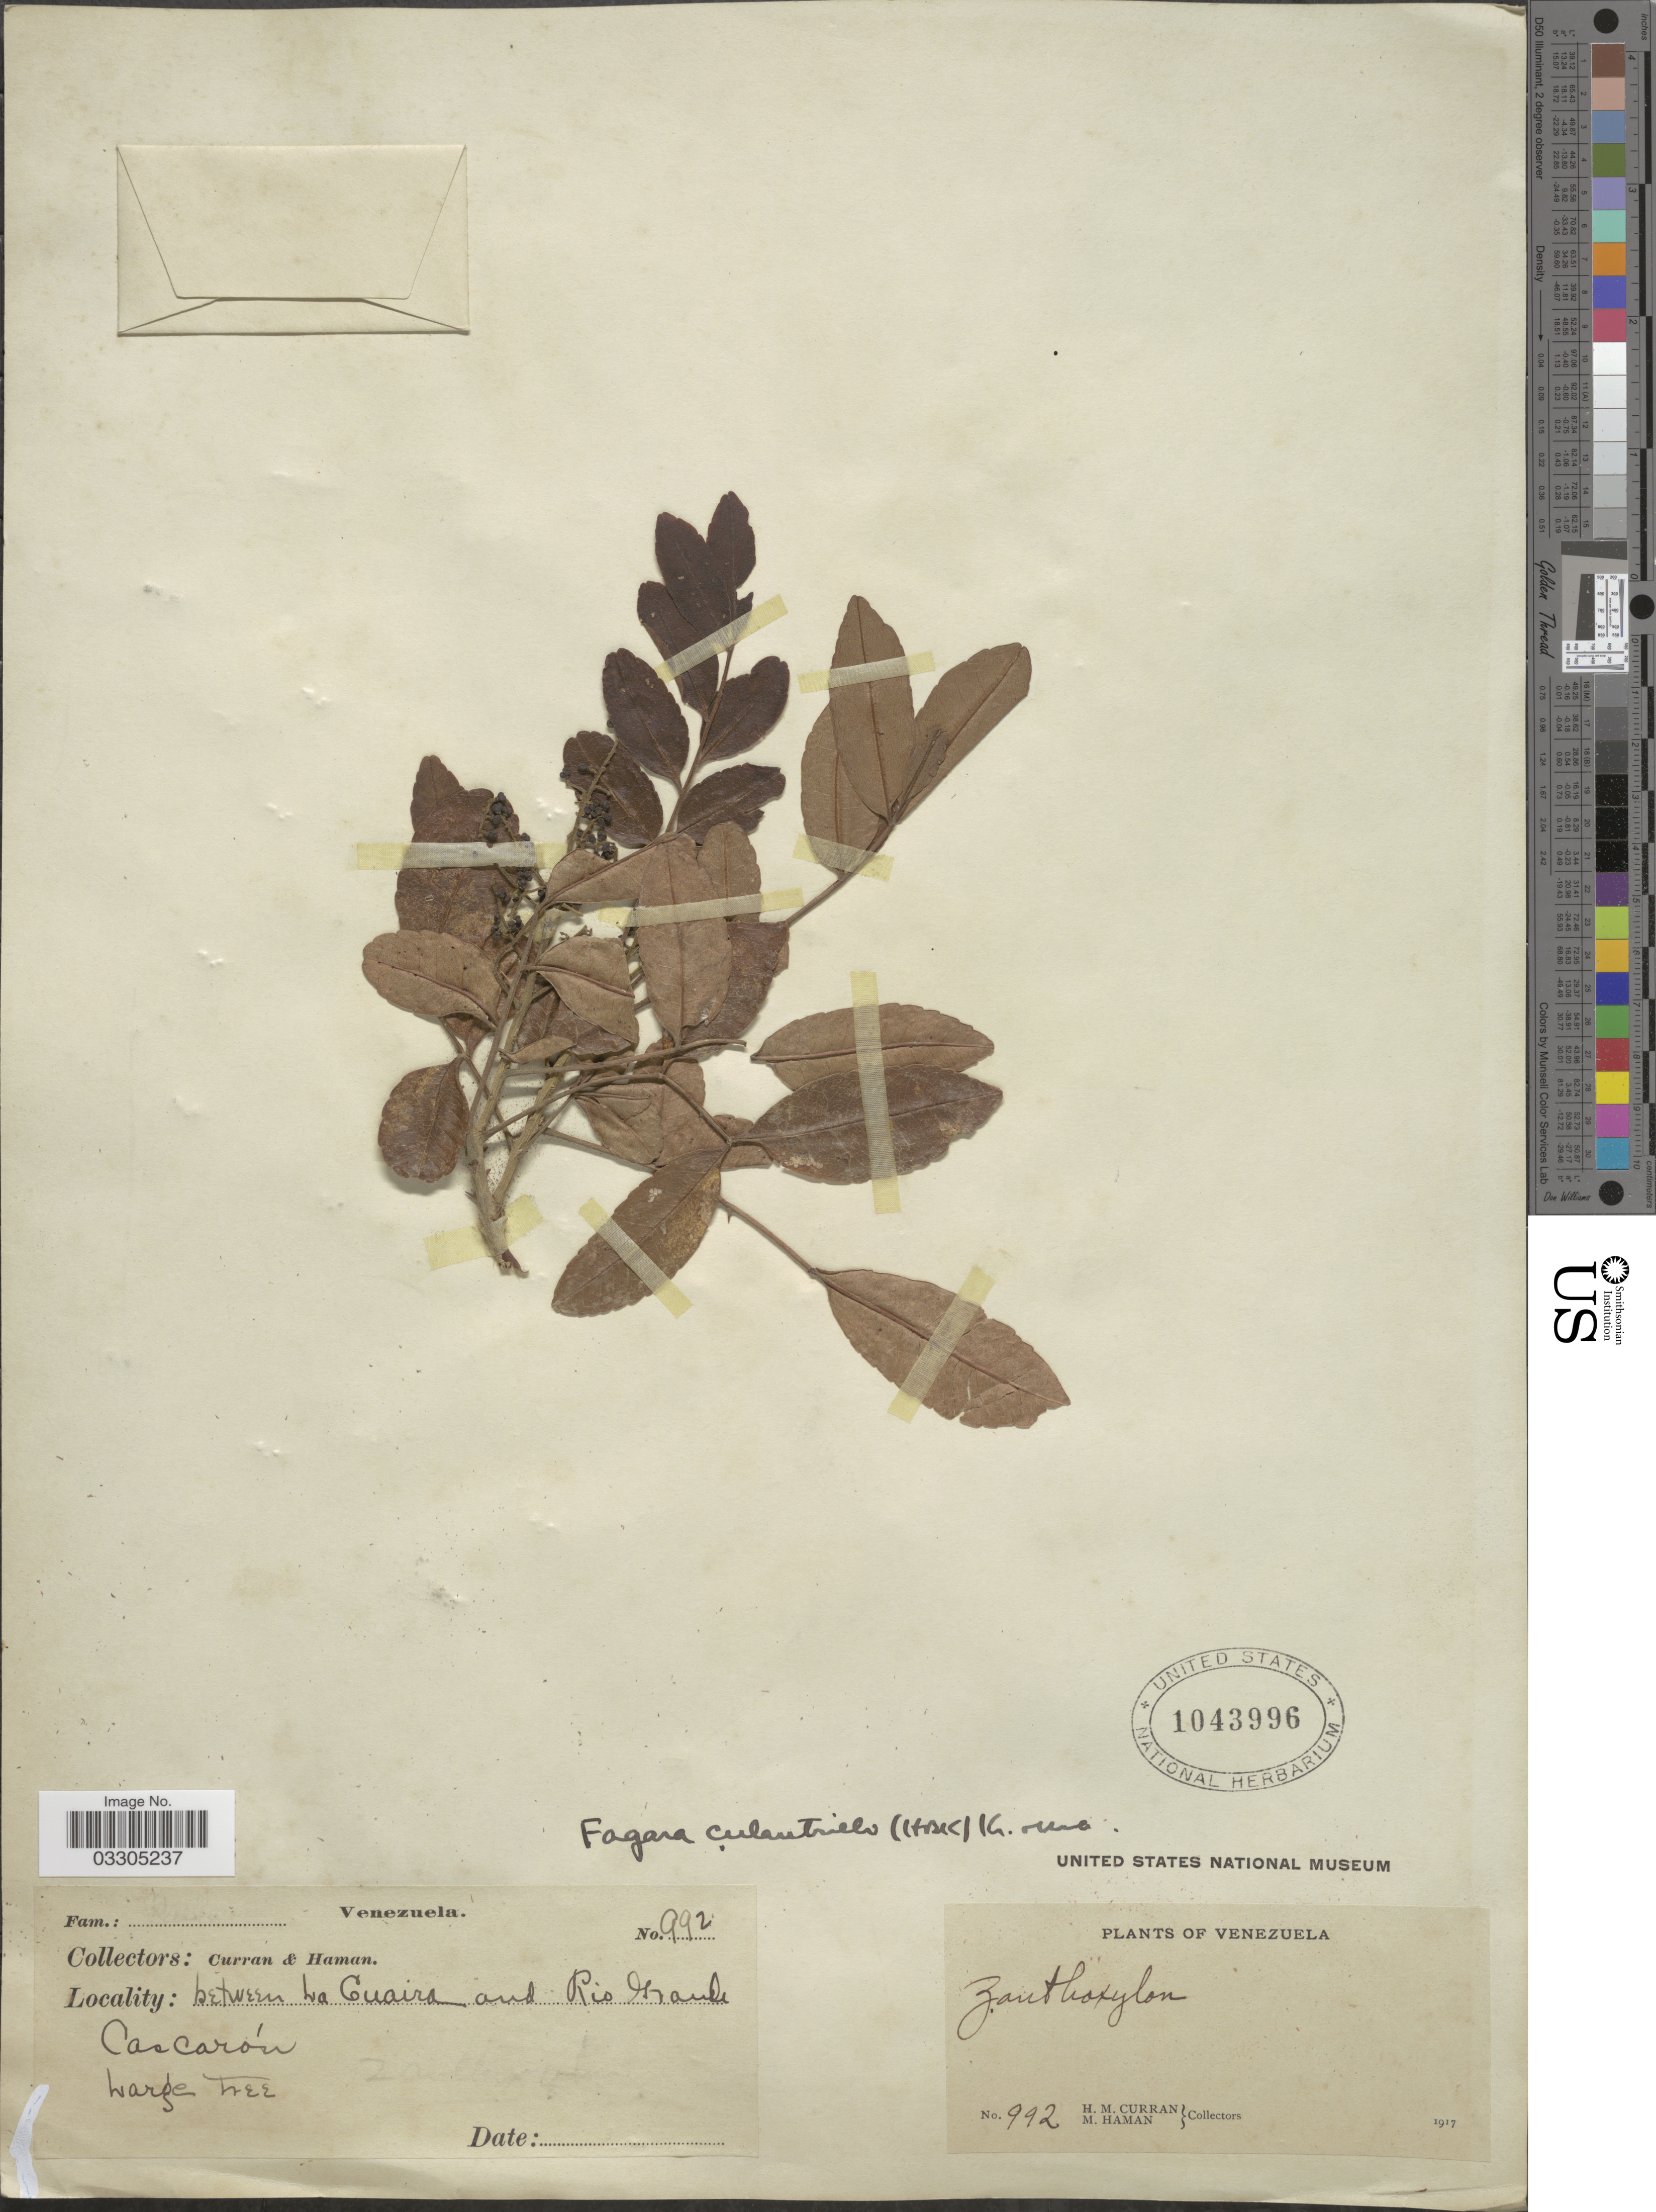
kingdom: Plantae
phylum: Tracheophyta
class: Magnoliopsida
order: Sapindales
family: Rutaceae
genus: Zanthoxylum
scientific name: Zanthoxylum culantrillo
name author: Kunth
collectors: H. M. Curran & M. Haman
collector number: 992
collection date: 1917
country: Venezuela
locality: Between La Guaira and Rio Grande, Cascarón.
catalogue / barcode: US 1043996